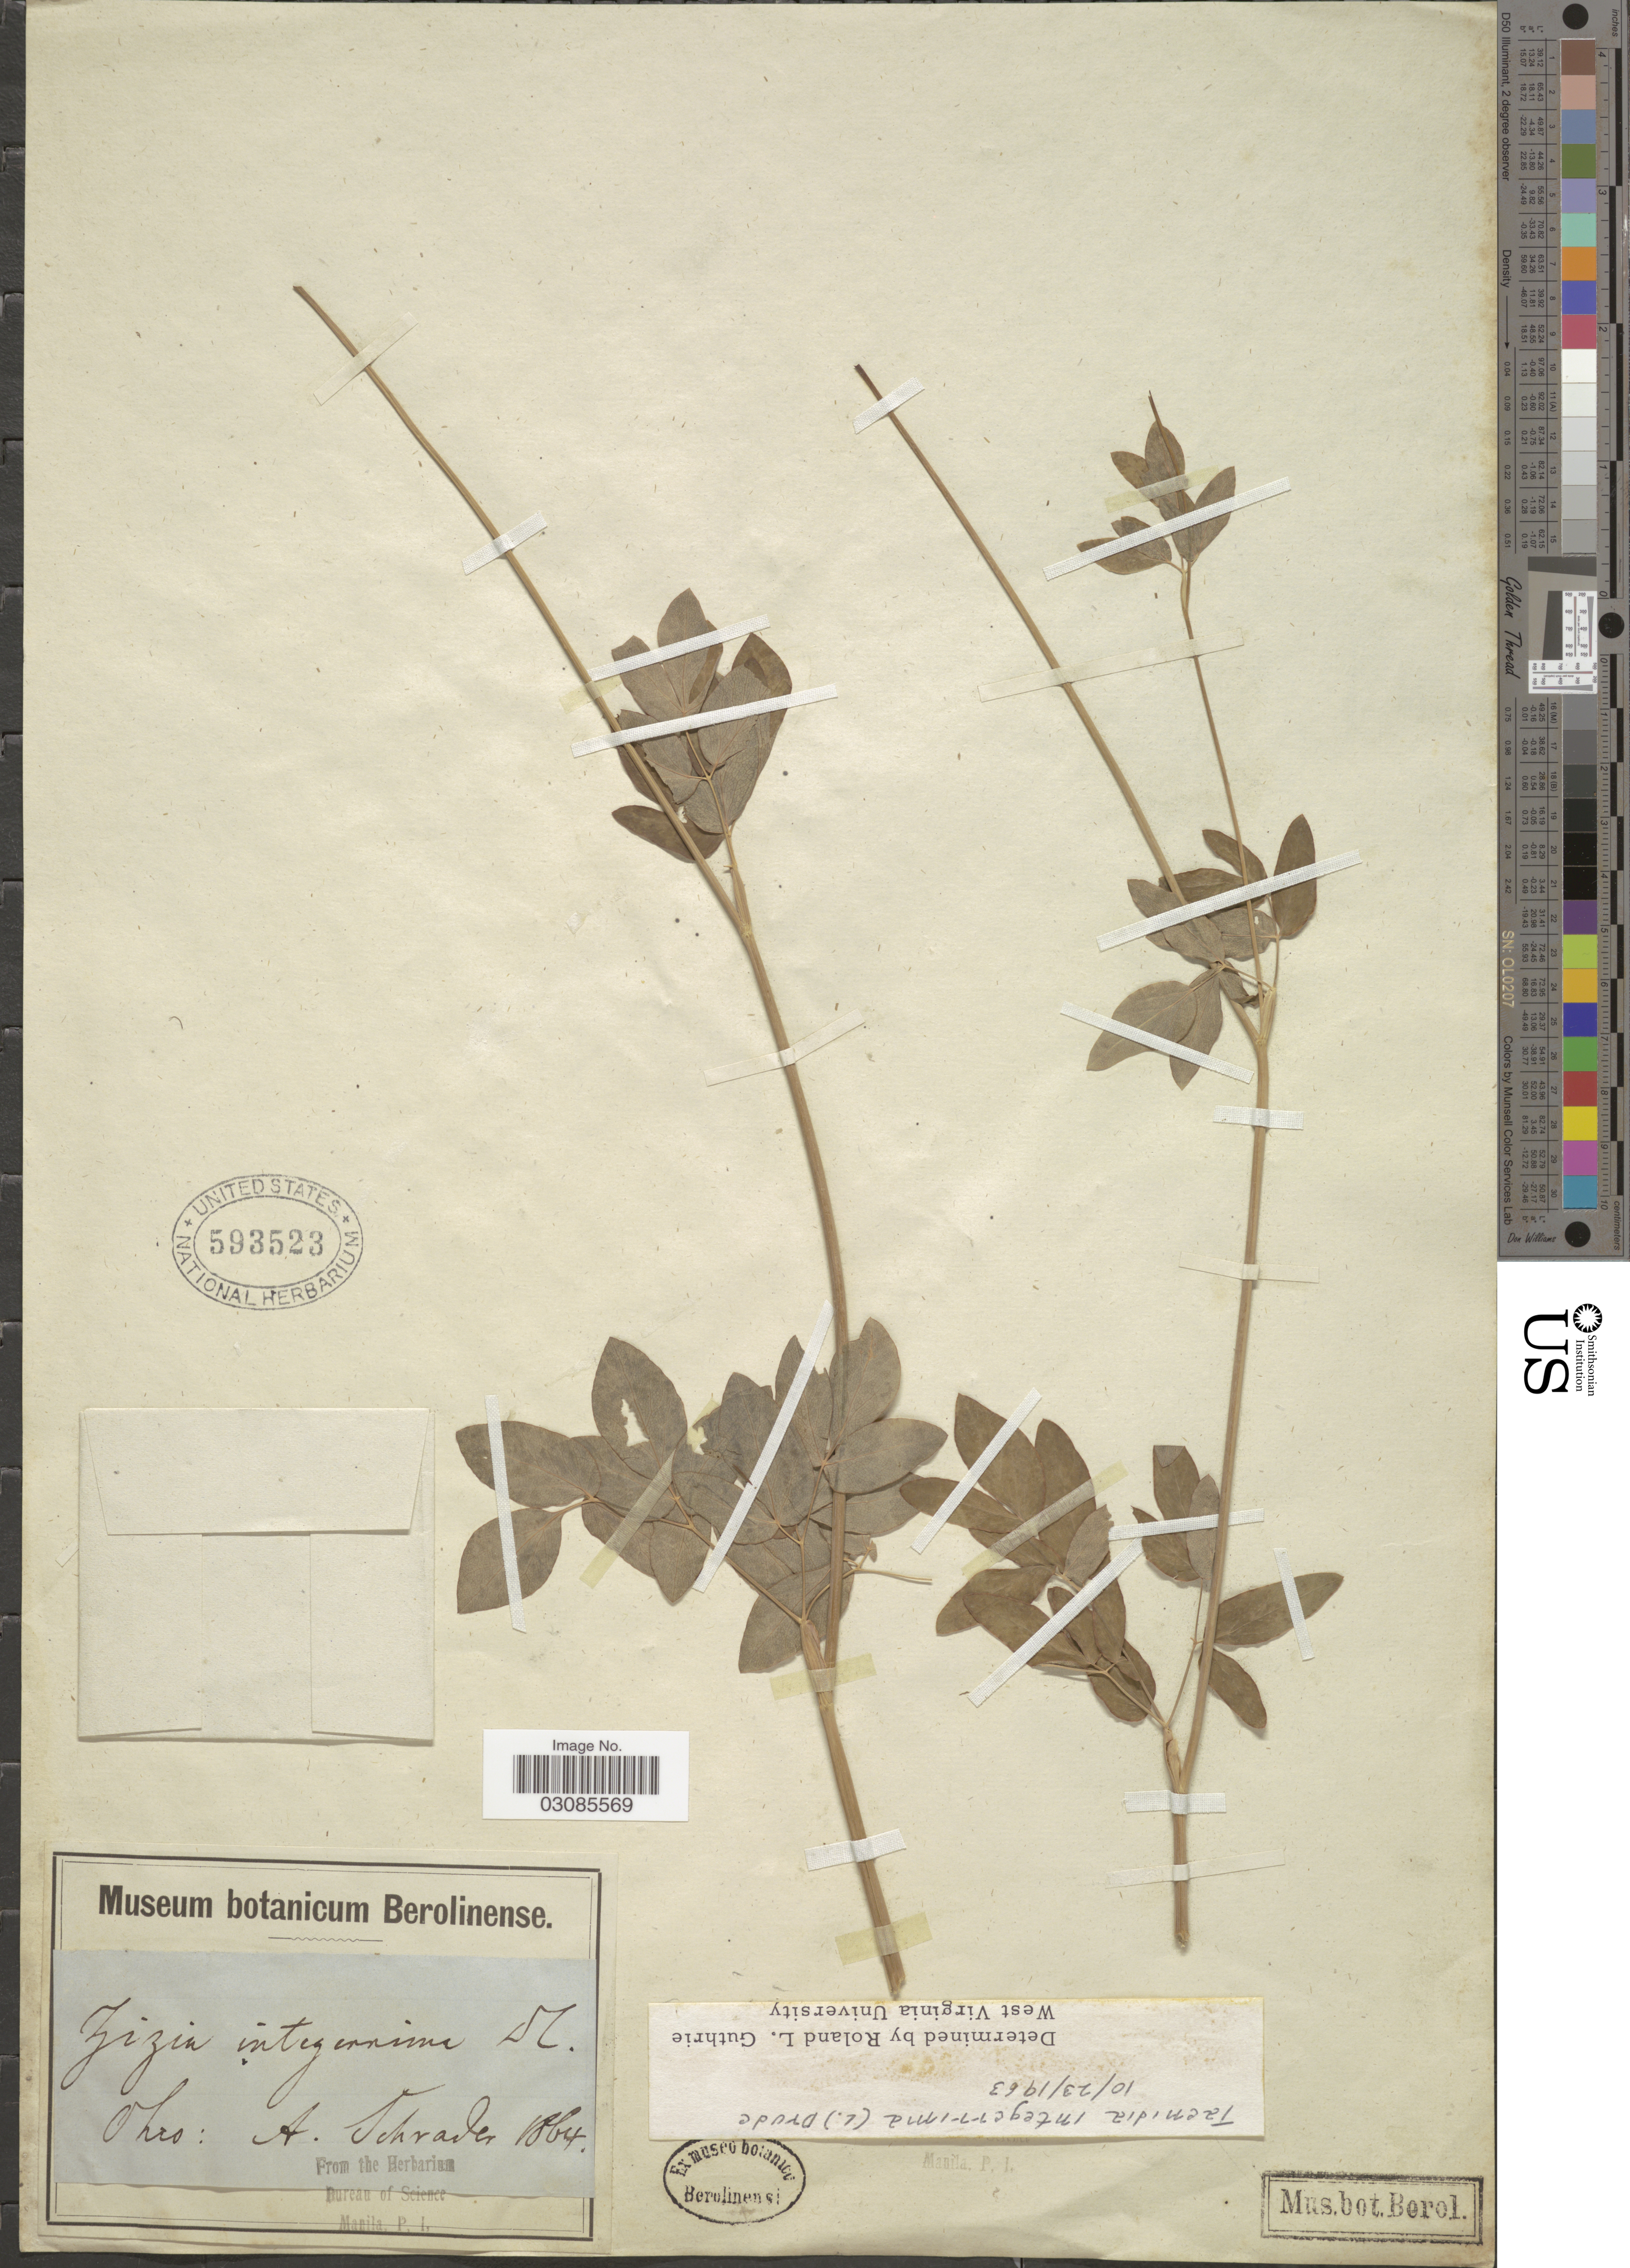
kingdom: Plantae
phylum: Tracheophyta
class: Magnoliopsida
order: Apiales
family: Apiaceae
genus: Taenidia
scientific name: Taenidia integerrima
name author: (L.) Drude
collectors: A. Schrader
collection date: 1864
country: United States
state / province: Ohio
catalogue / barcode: US 593523